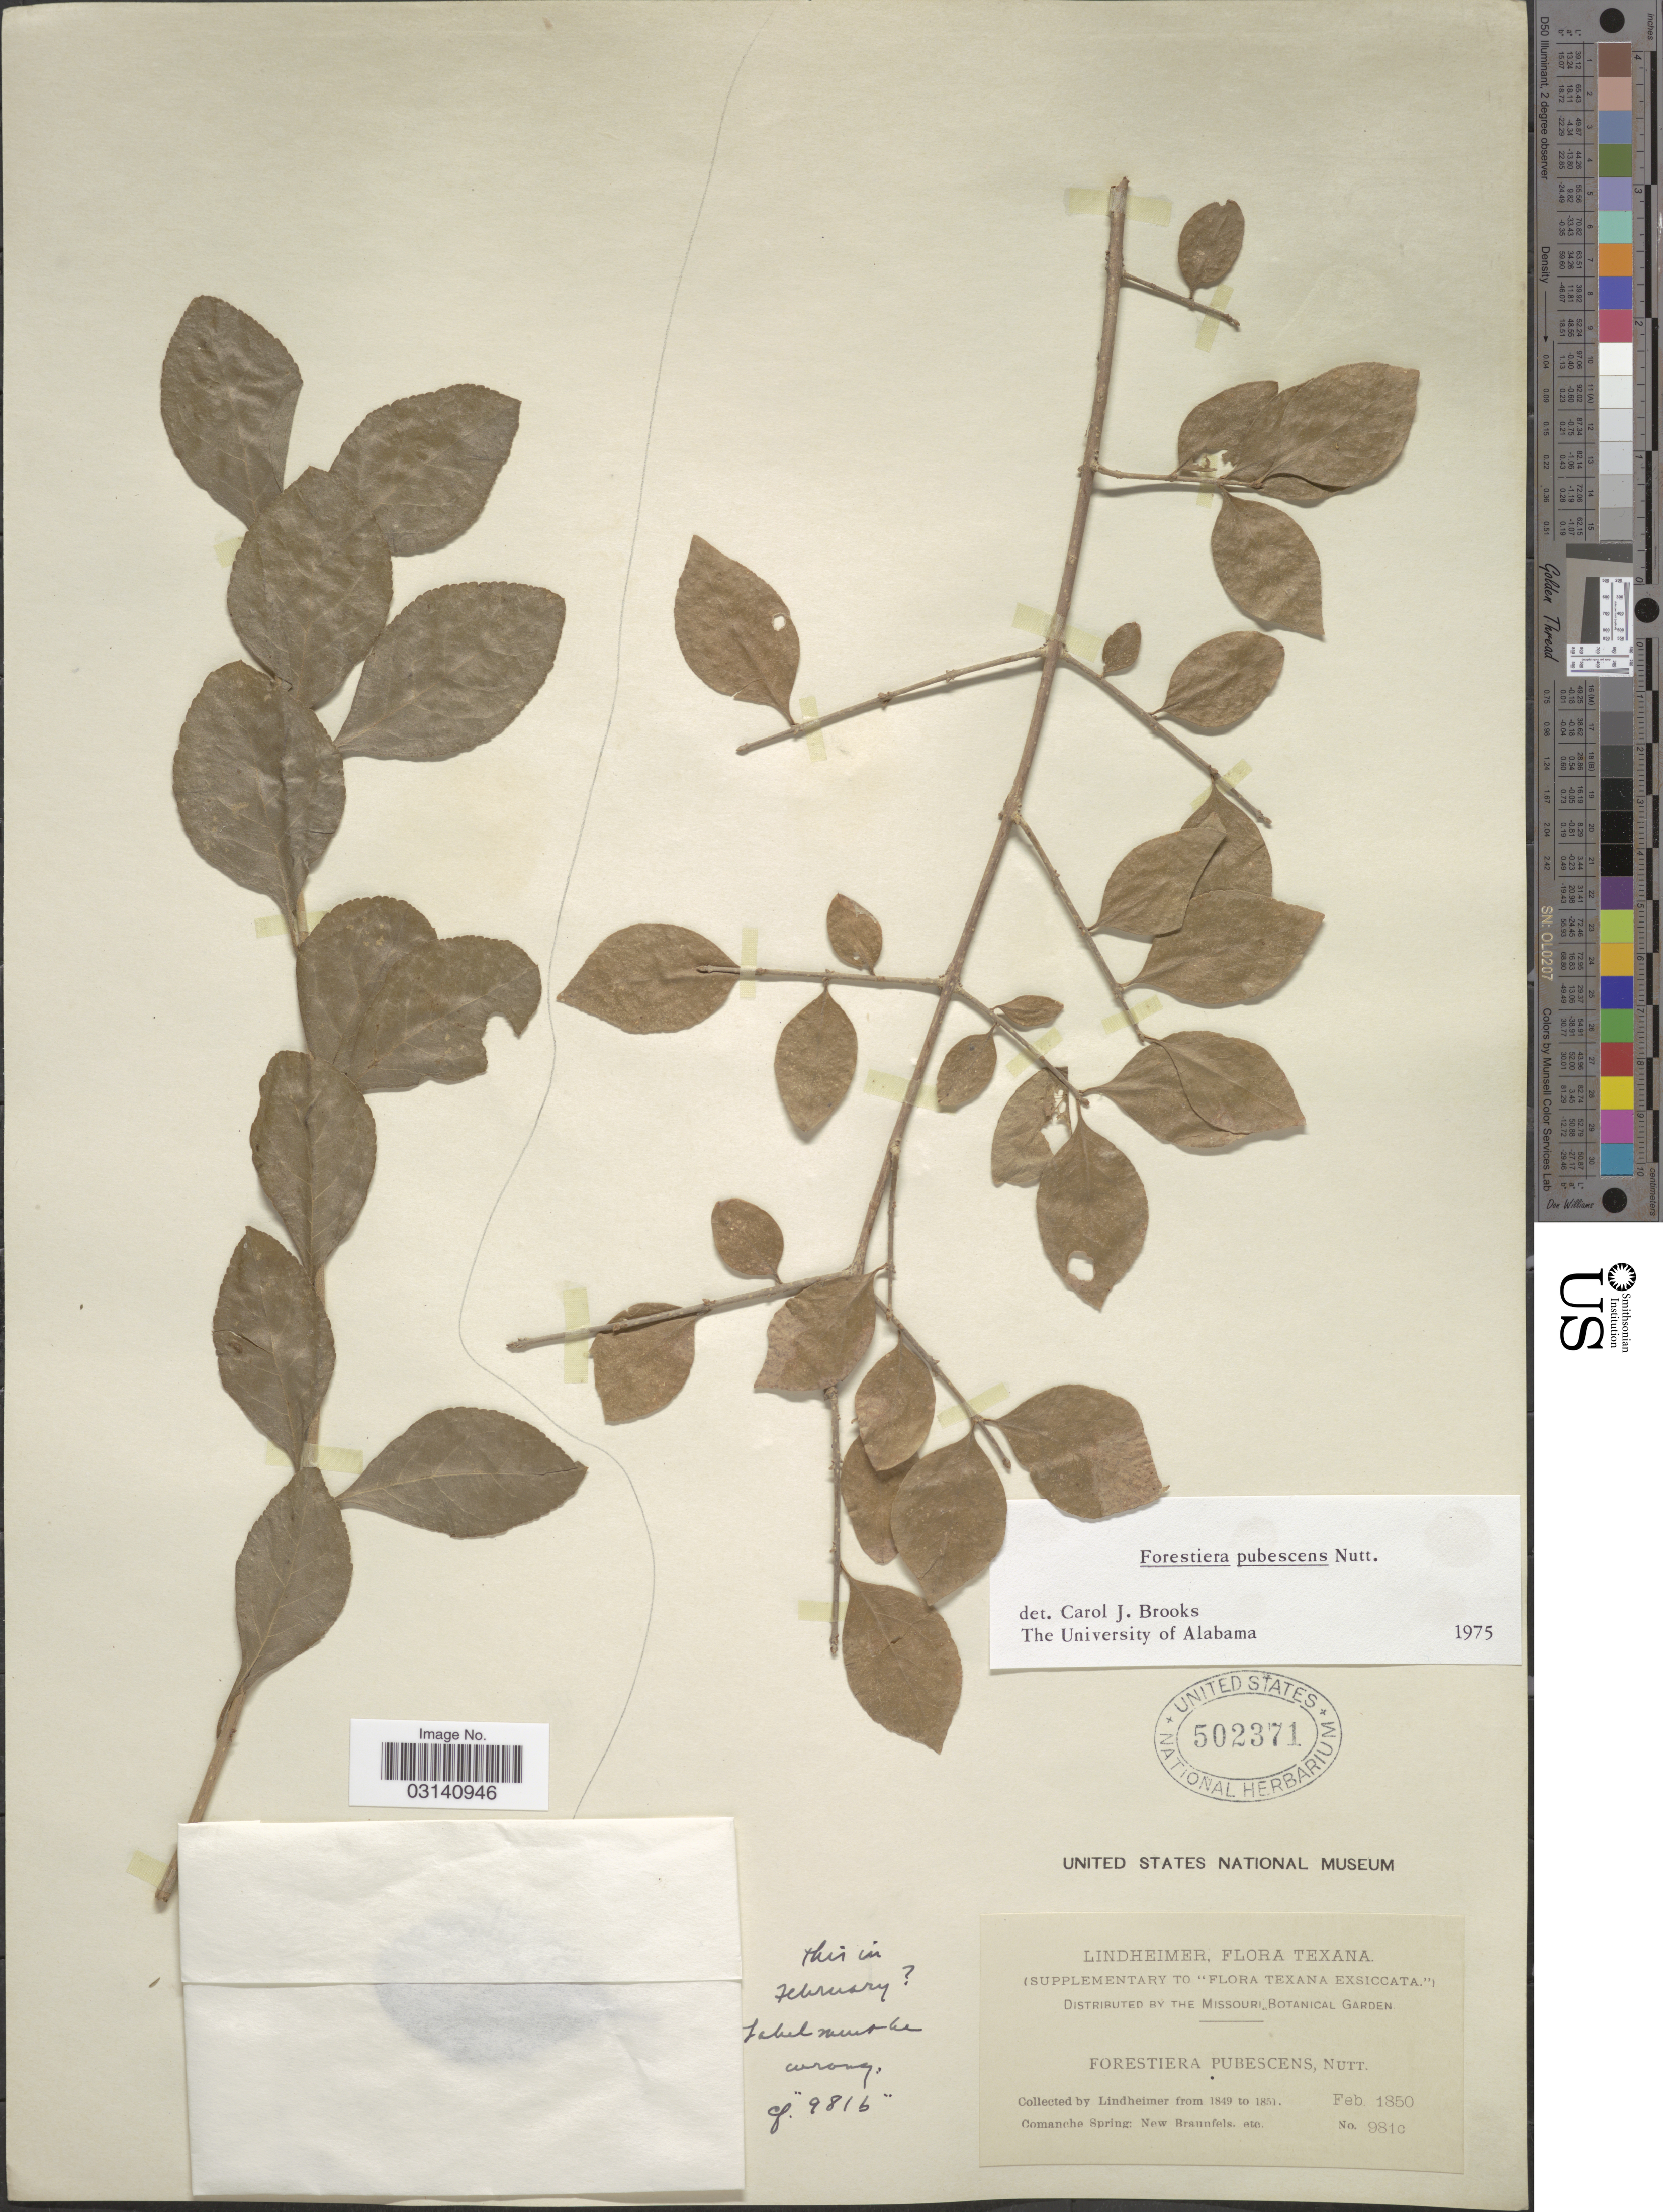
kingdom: Plantae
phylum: Tracheophyta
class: Magnoliopsida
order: Lamiales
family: Oleaceae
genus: Forestiera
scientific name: Forestiera pubescens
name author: Nutt.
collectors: -. Lindheimer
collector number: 981c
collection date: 1850-02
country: United States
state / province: Texas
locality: Comanche Spring: New Braunfels. etc.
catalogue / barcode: US 502371